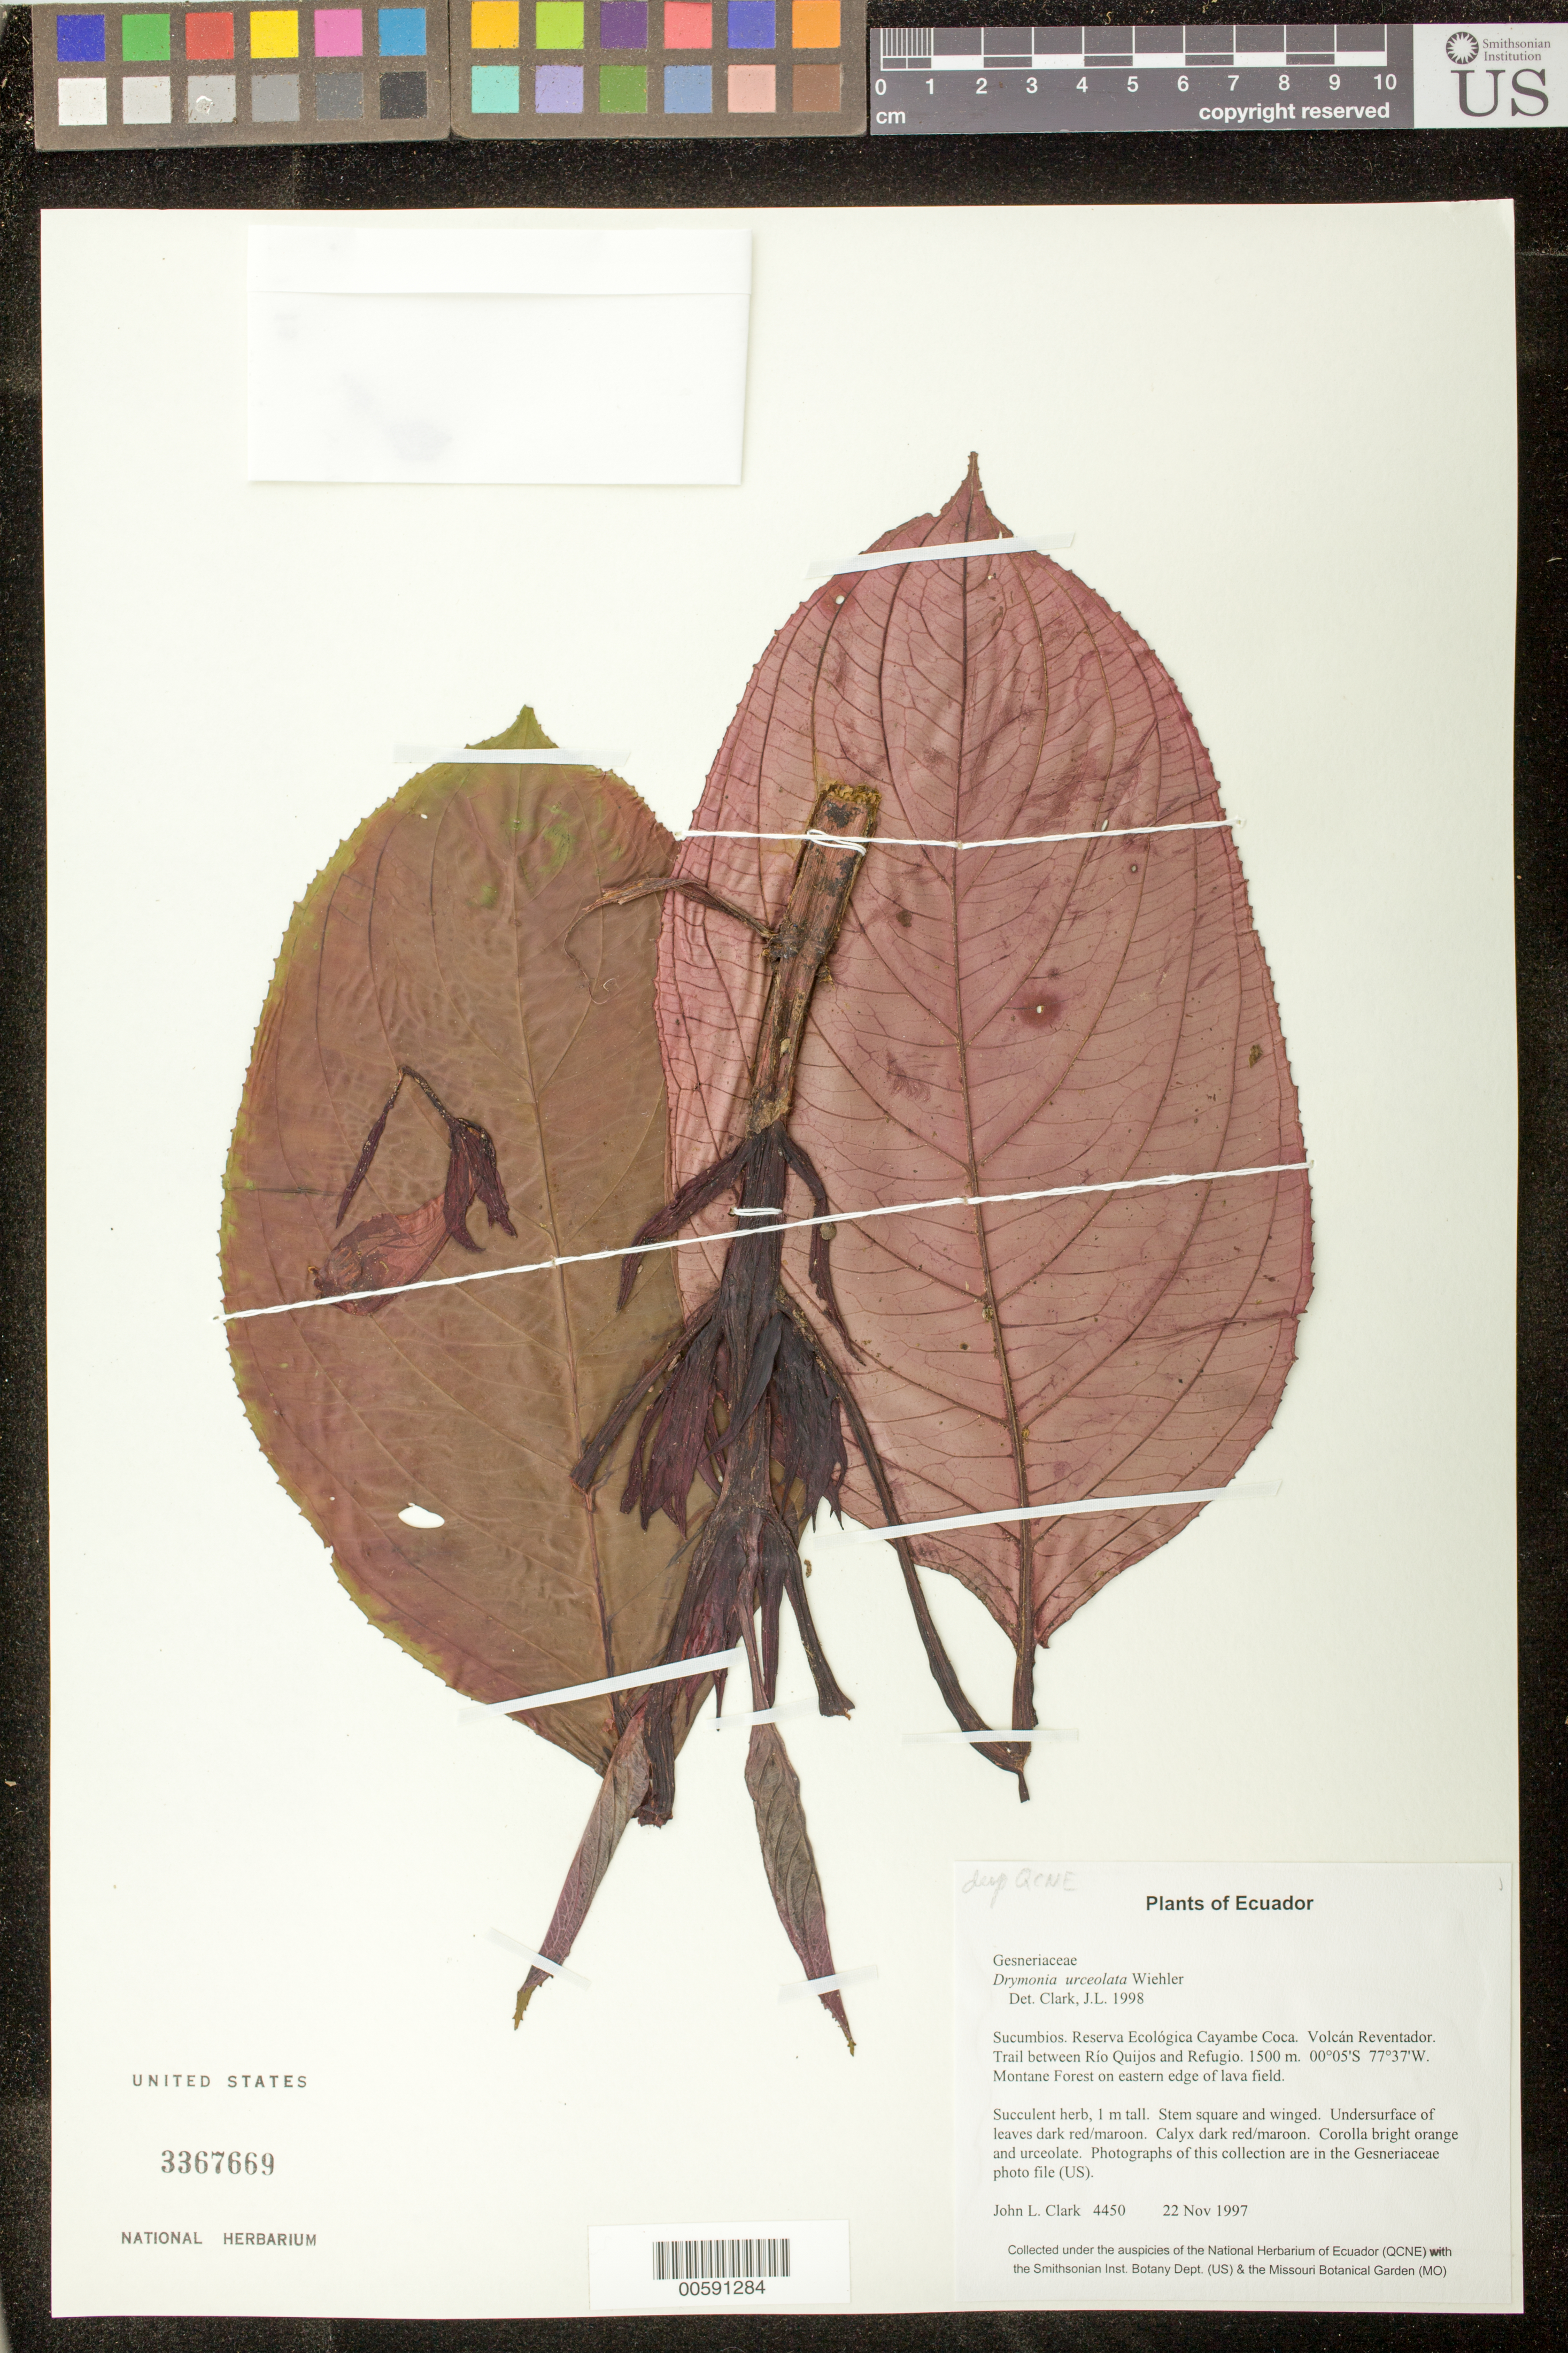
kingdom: Plantae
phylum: Tracheophyta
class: Magnoliopsida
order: Lamiales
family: Gesneriaceae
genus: Drymonia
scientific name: Drymonia urceolata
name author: Wiehler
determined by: Clark, J. L., (SEL), The Marie Selby Botanical Garden (UNITED STATES)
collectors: J. L. Clark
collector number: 4450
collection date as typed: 22 Nov 1997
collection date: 1997-11-22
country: Ecuador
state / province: Sucumbíos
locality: Reserva Ecológica Cayambe Coca. Volcán Reventador. Trail between Río Quijos and Refugio.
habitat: Montane Forest on eastern edge of lava field.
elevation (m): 1500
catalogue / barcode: US 3367669